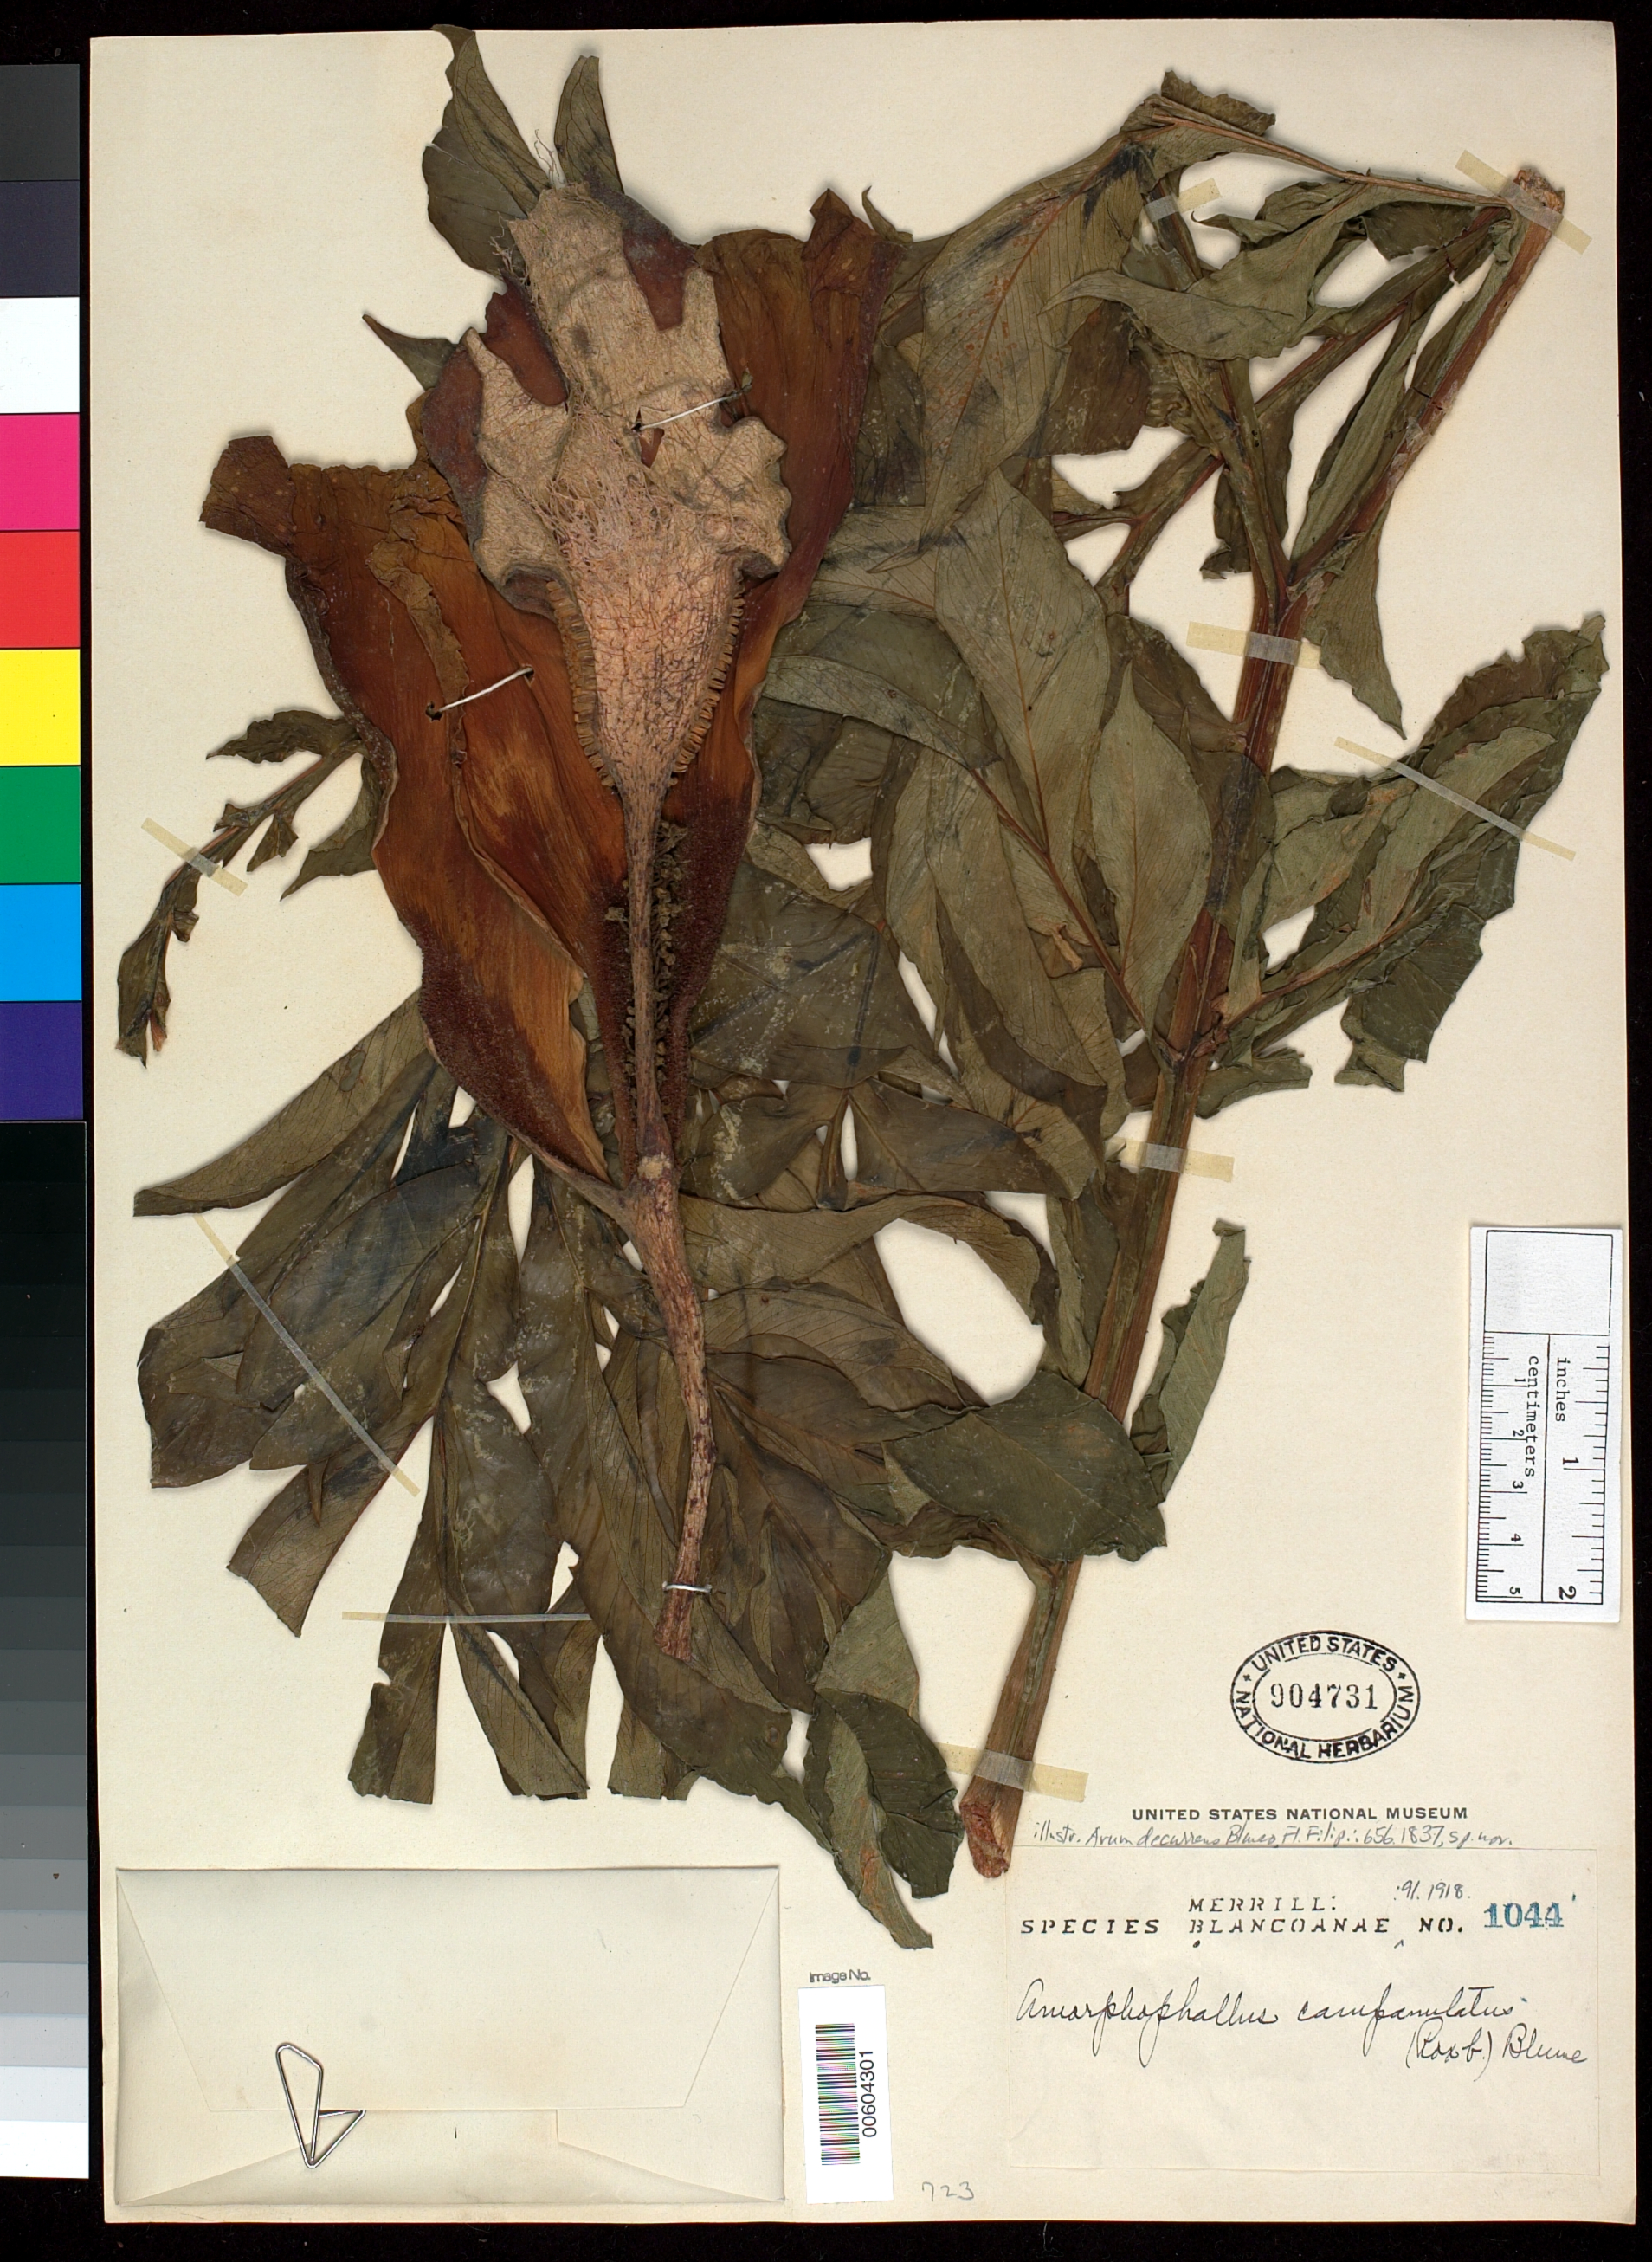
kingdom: Plantae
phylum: Tracheophyta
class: Liliopsida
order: Alismatales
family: Araceae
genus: Amorphophallus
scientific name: Amorphophallus paeoniifolius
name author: (Dennst.) Nicolson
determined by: Nicolson, Dan H.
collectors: E. D. Merrill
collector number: Sp. Blancoan. 1044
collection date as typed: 1915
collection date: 1915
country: Philippines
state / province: Calabarzon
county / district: Batangas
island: Luzon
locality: Rizal, Pantay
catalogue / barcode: US 904731